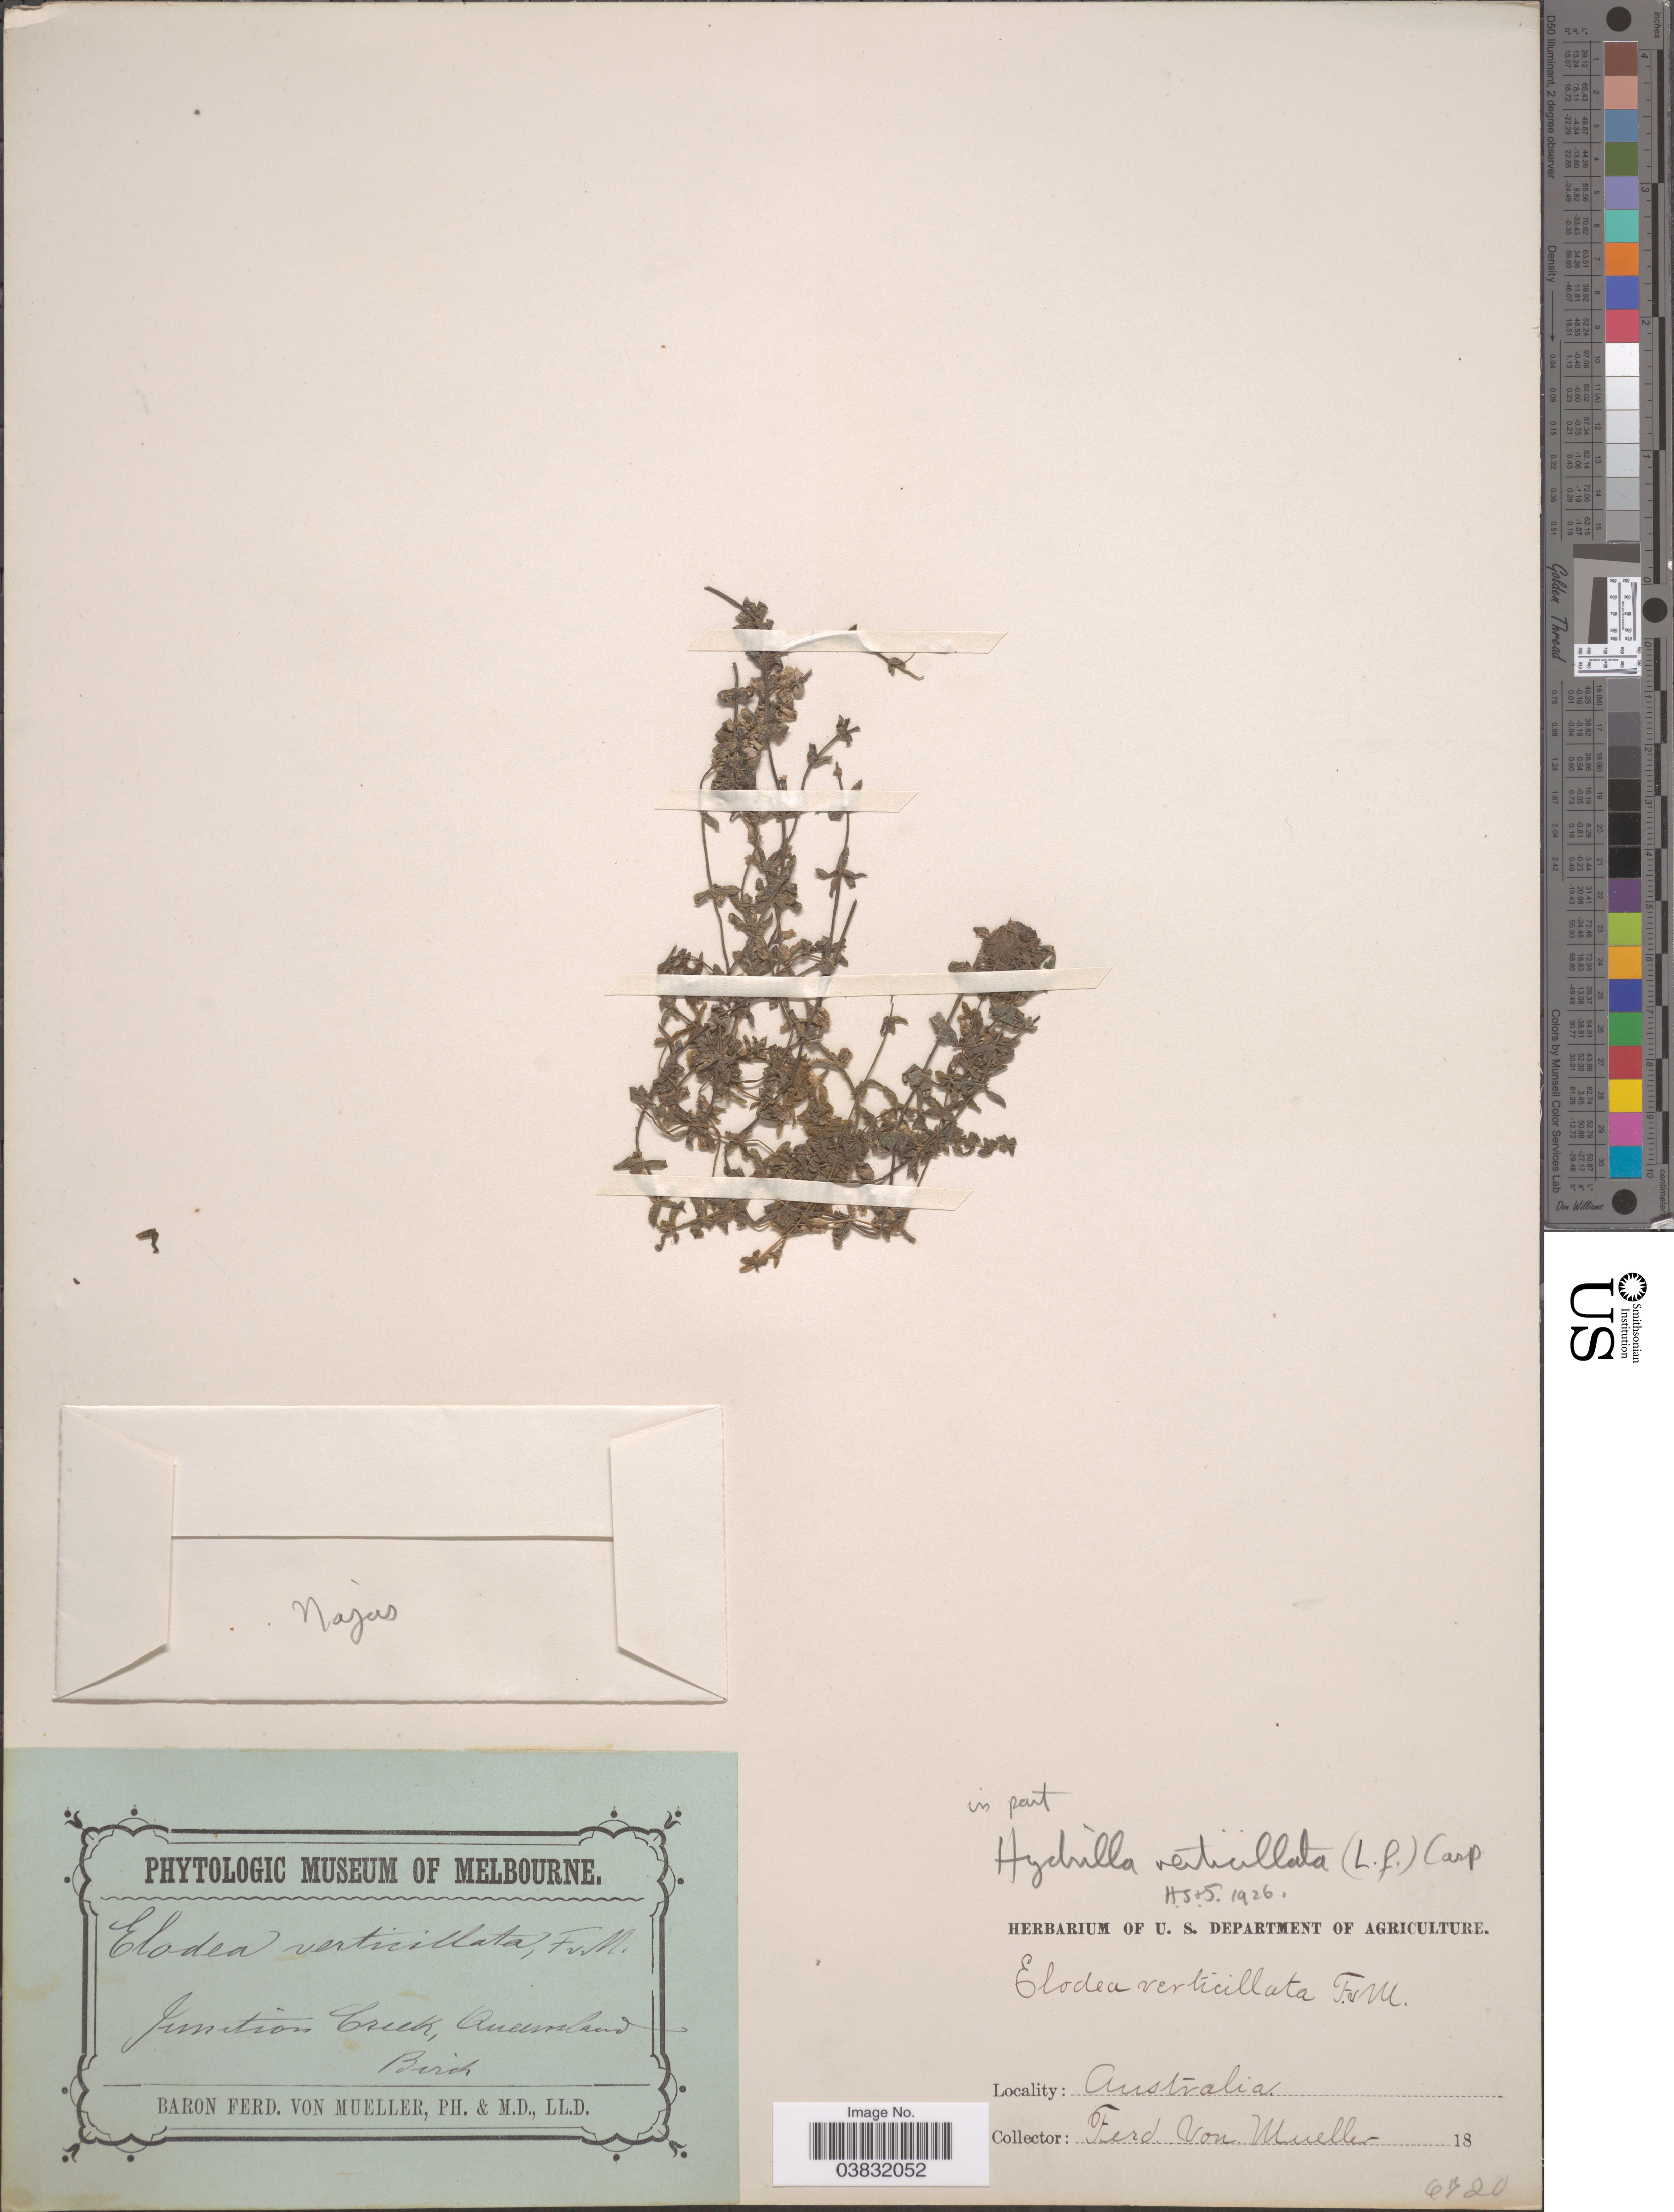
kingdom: Plantae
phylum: Tracheophyta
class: Liliopsida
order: Alismatales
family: Hydrocharitaceae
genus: Hydrilla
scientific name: Hydrilla verticillata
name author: (L. f.) Royle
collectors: F. Mueller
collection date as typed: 18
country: Australia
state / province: Queensland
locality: Junction Creek.